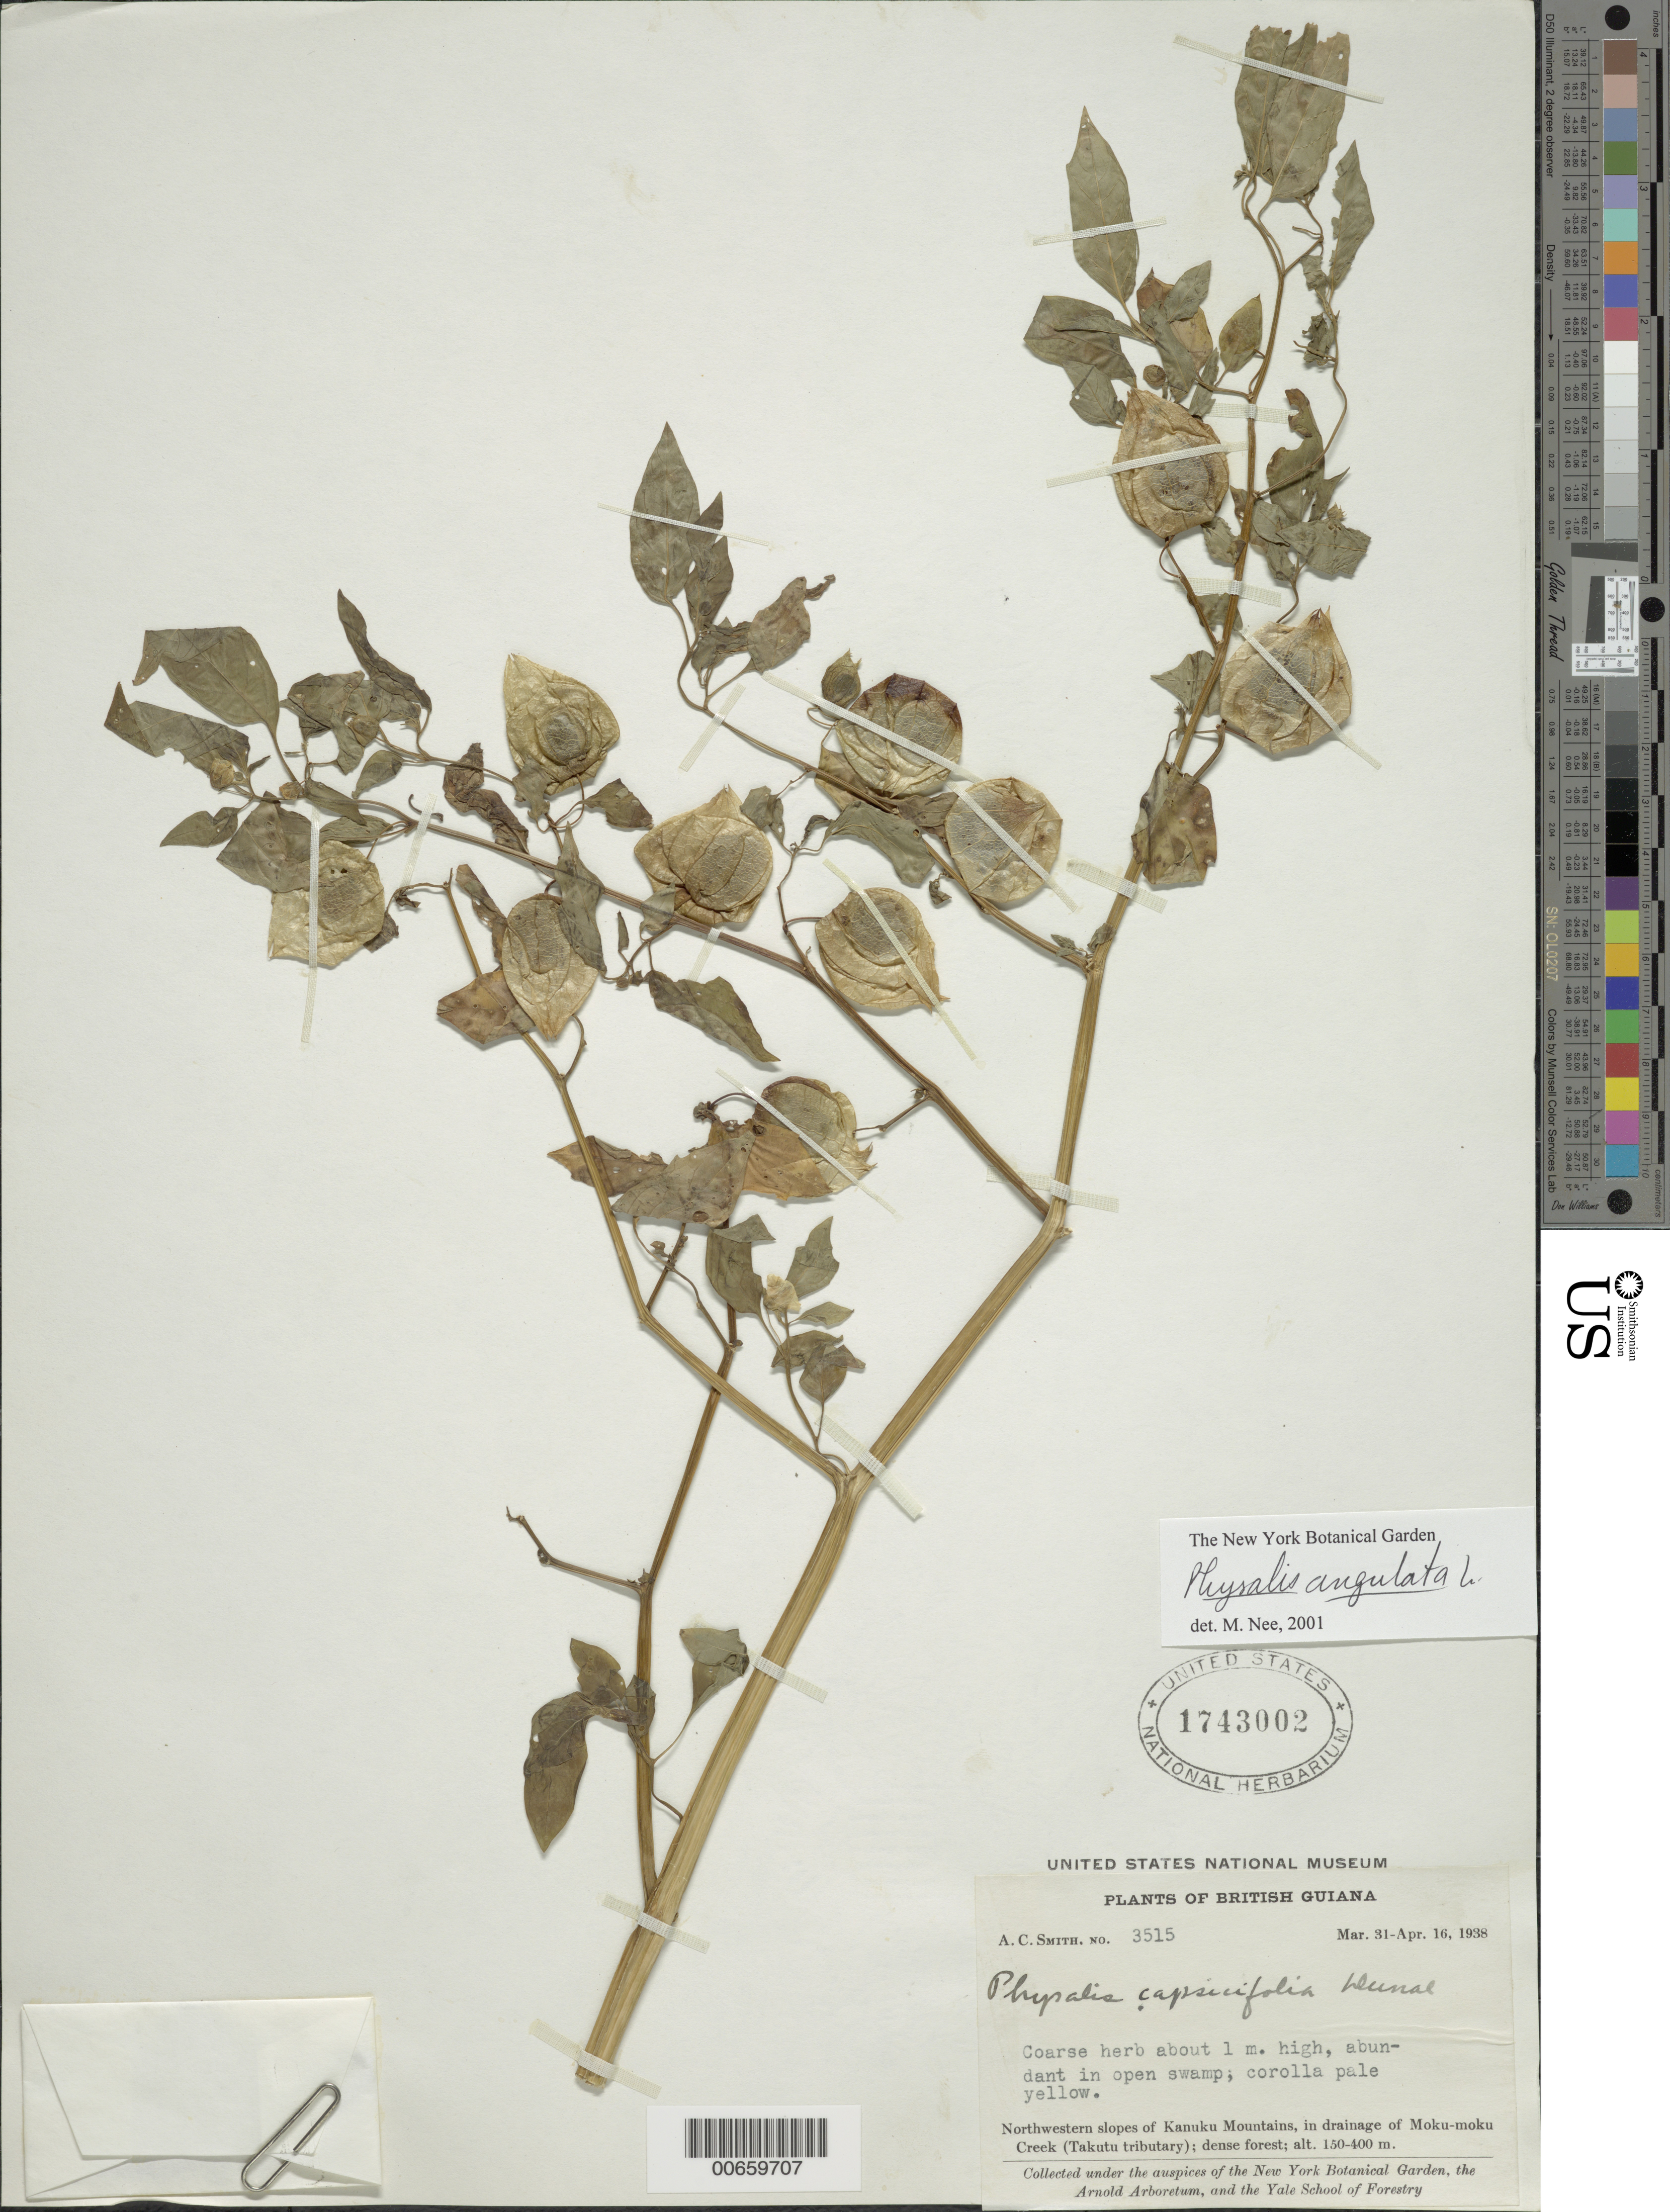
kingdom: Plantae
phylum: Tracheophyta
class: Magnoliopsida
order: Solanales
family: Solanaceae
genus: Physalis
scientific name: Physalis angulata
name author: L.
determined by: Nee, Michael H.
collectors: A. C. Smith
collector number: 3515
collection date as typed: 31-Mar-38 to 16-Apr-38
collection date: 1938-03-31/1938-04-16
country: Guyana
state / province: U. Takutu-U. Essequibo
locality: Kanuku Mts., NW slopes, in drainage of Moku-moku Creek (Takutu tributary)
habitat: Open swamp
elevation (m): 150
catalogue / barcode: US 1743002